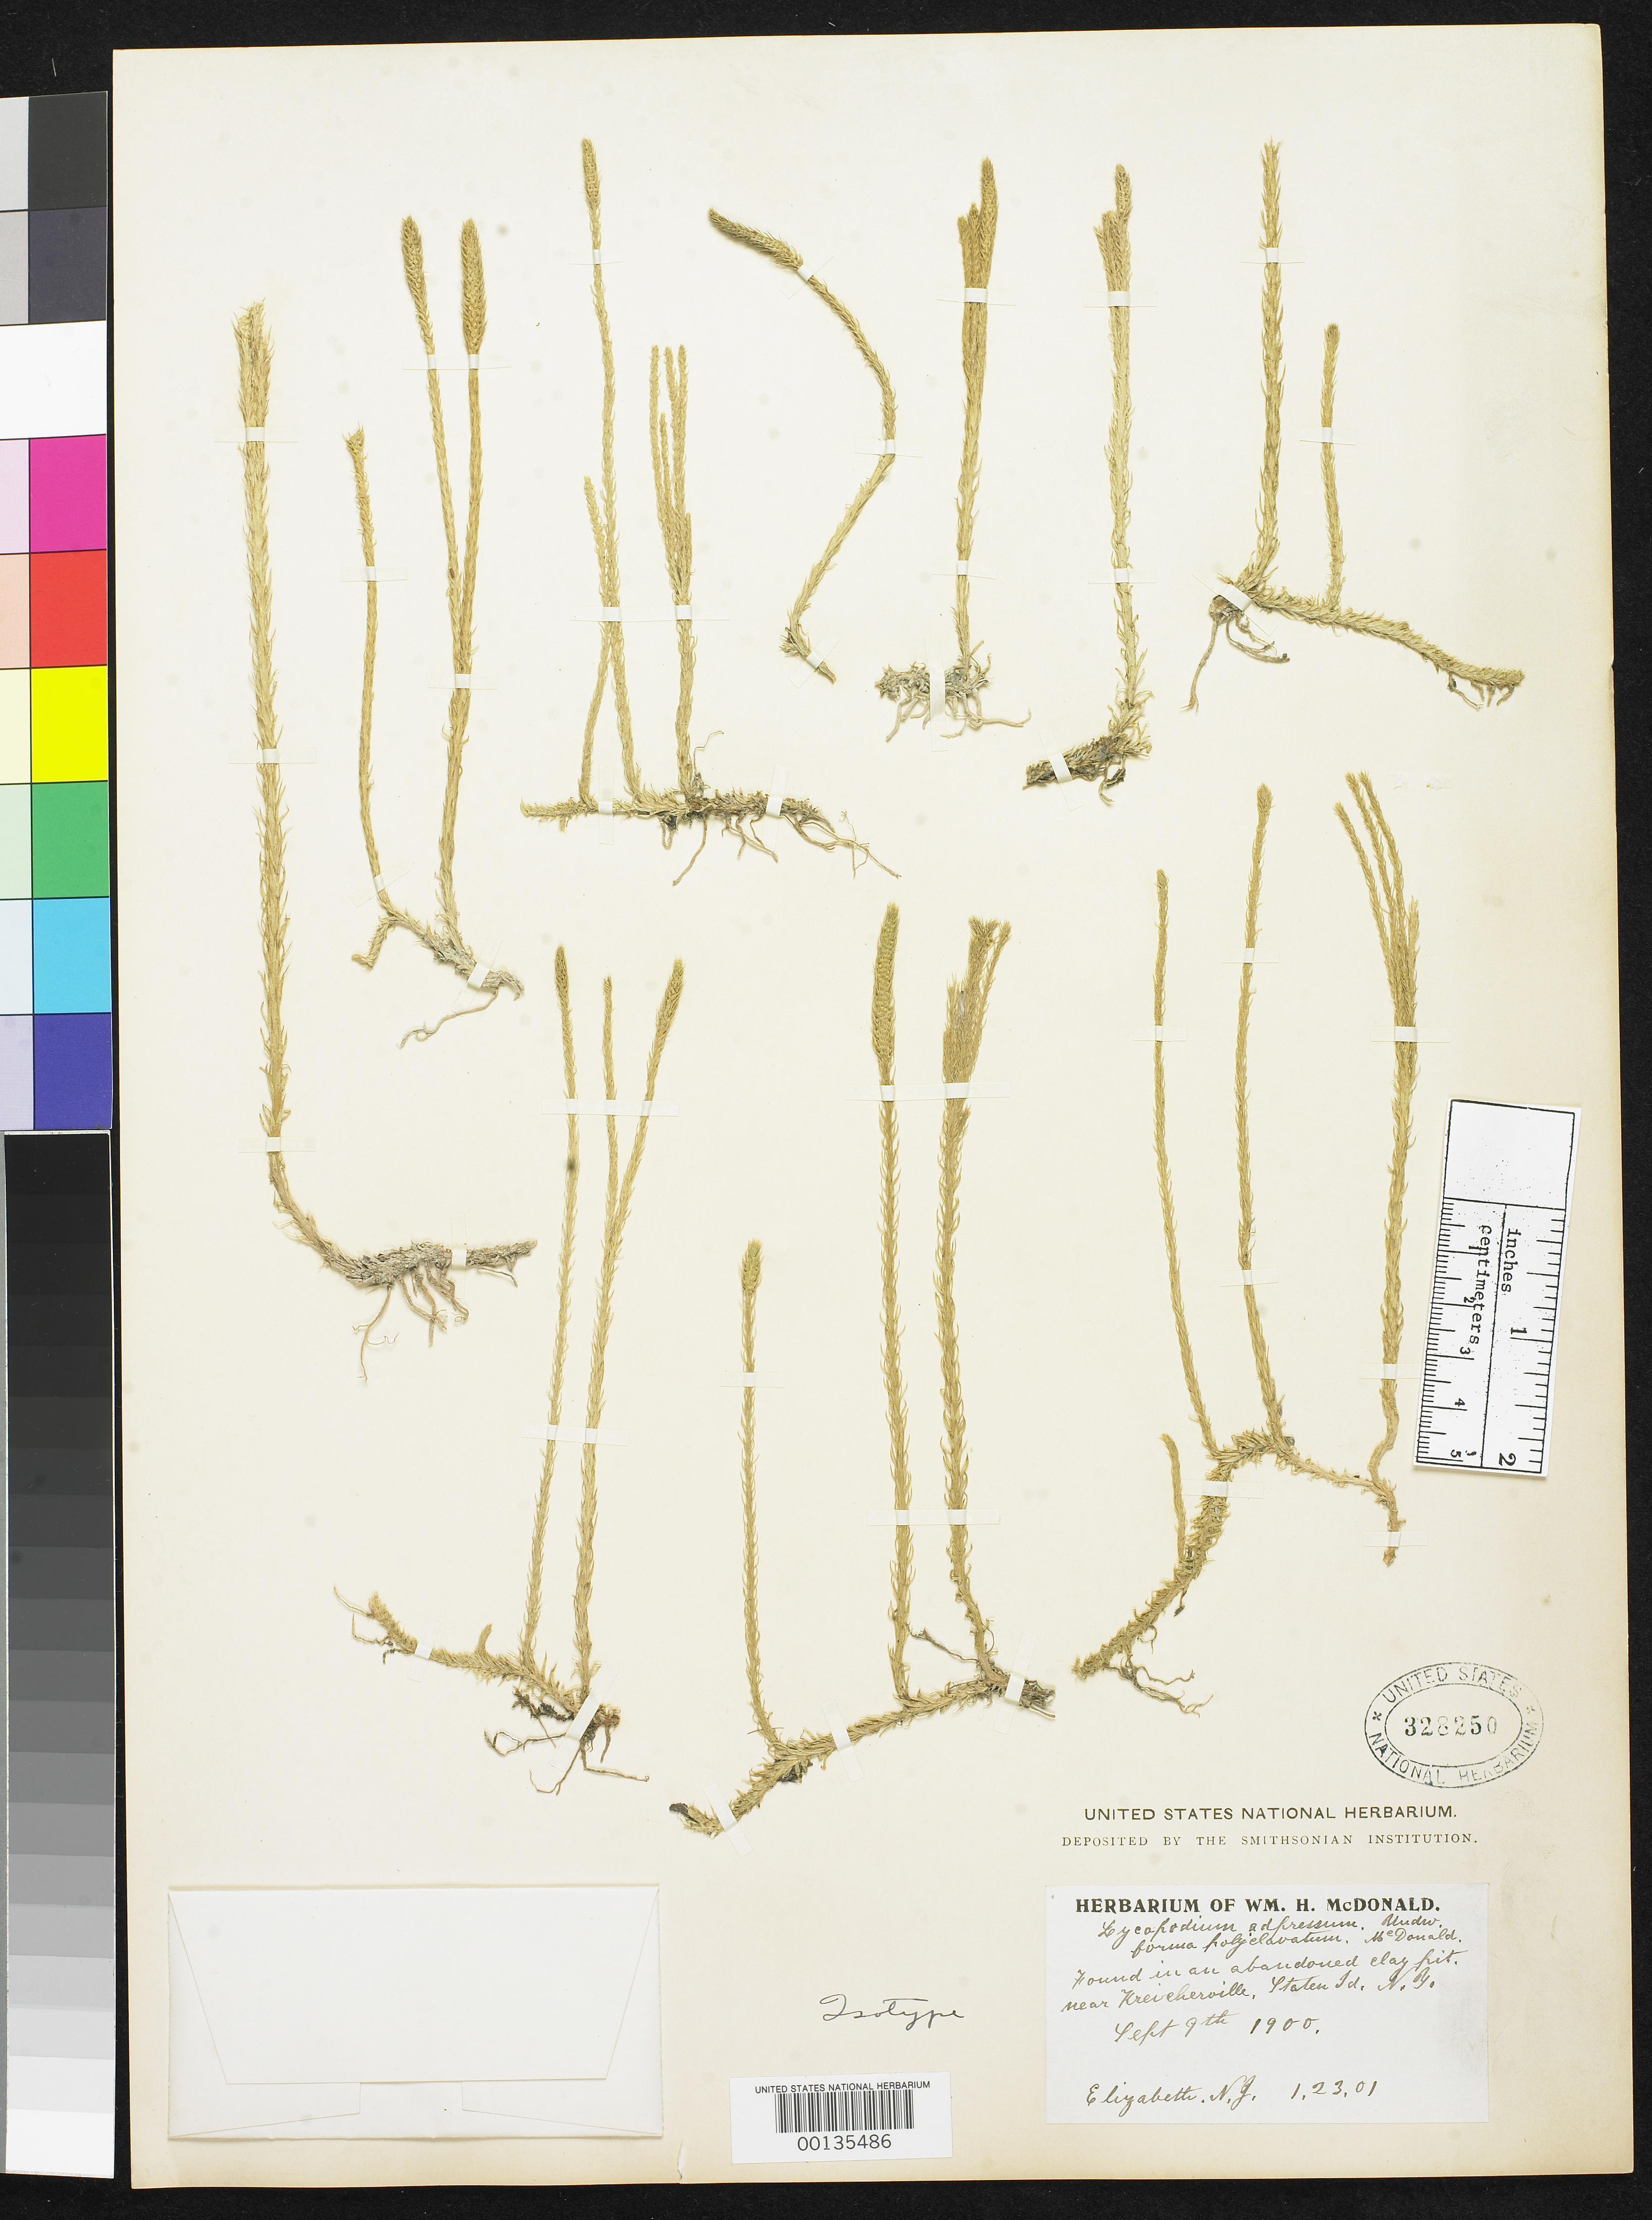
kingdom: Plantae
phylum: Tracheophyta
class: Lycopodiopsida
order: Lycopodiales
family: Lycopodiaceae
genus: Lycopodium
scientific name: Lycopodium adpressum f. polyclavatum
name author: McDonald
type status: Type Collection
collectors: W. H. McDonald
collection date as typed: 09 Sep 1900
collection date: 1900-09-09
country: United States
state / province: New York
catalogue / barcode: US 328250